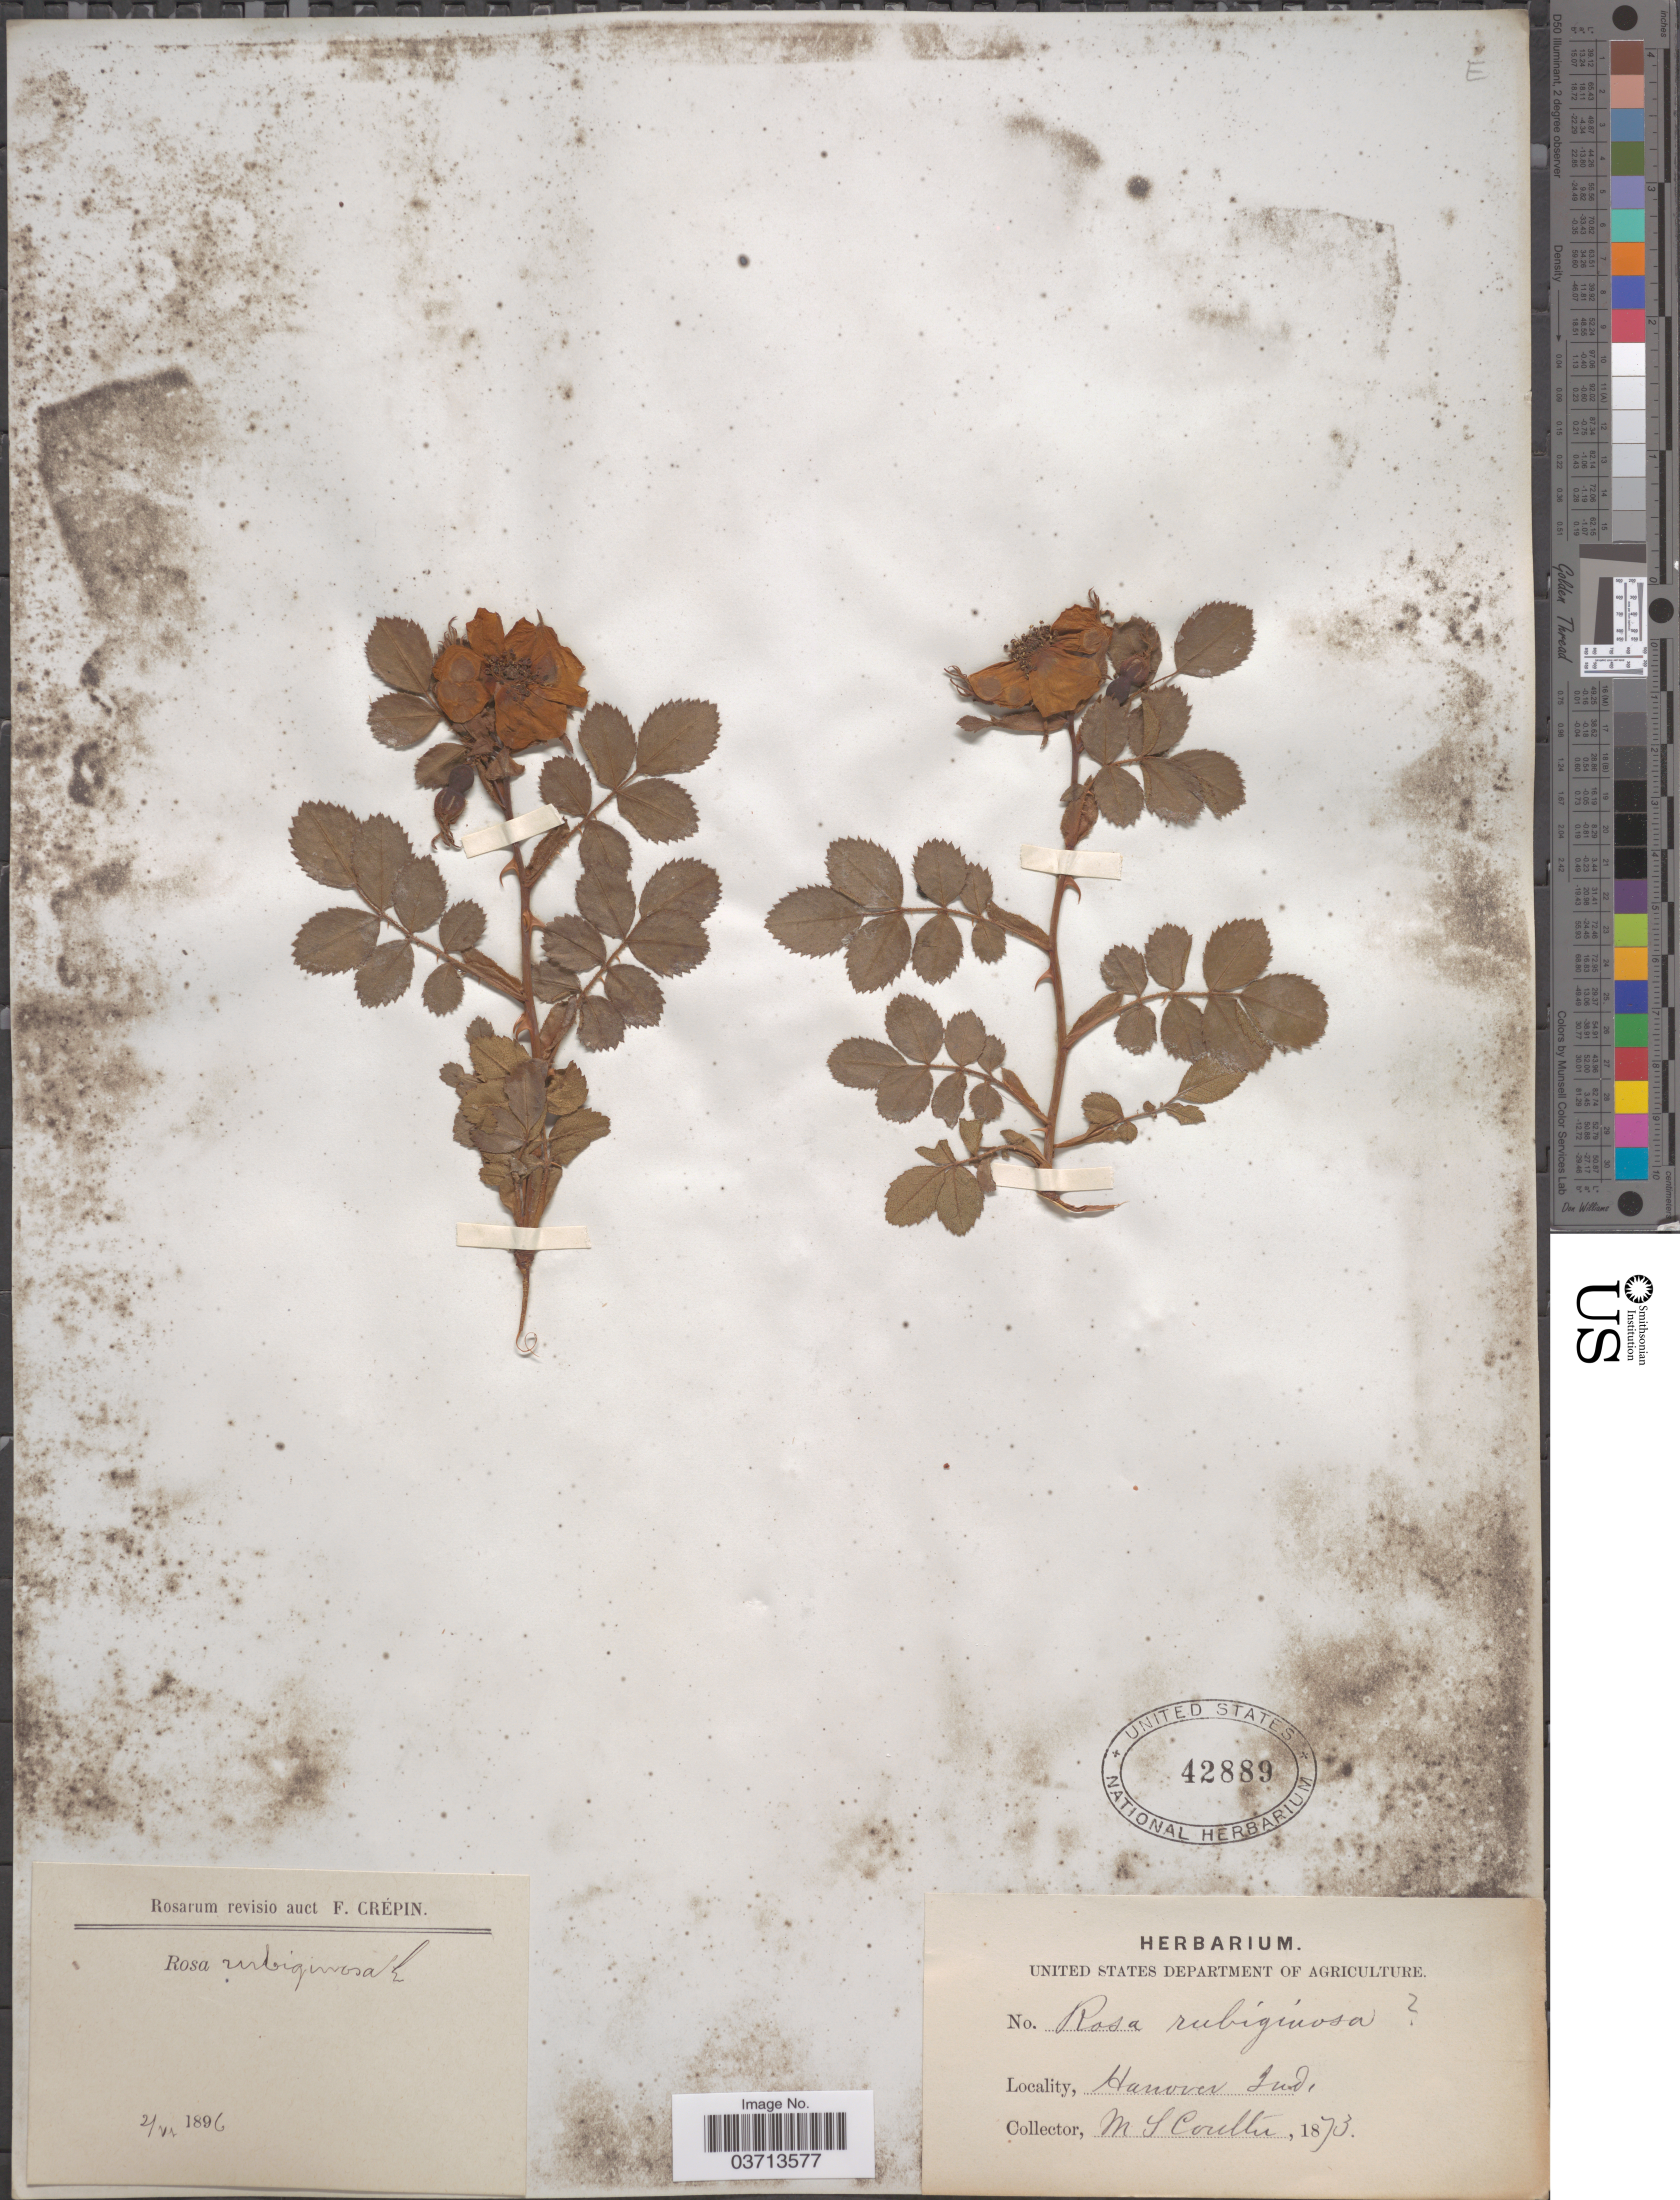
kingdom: Plantae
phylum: Tracheophyta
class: Magnoliopsida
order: Rosales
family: Rosaceae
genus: Rosa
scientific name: Rosa rubiginosa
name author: L.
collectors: M. Coulter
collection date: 1873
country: United States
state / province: Indiana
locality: Hanover.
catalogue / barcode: US 42889